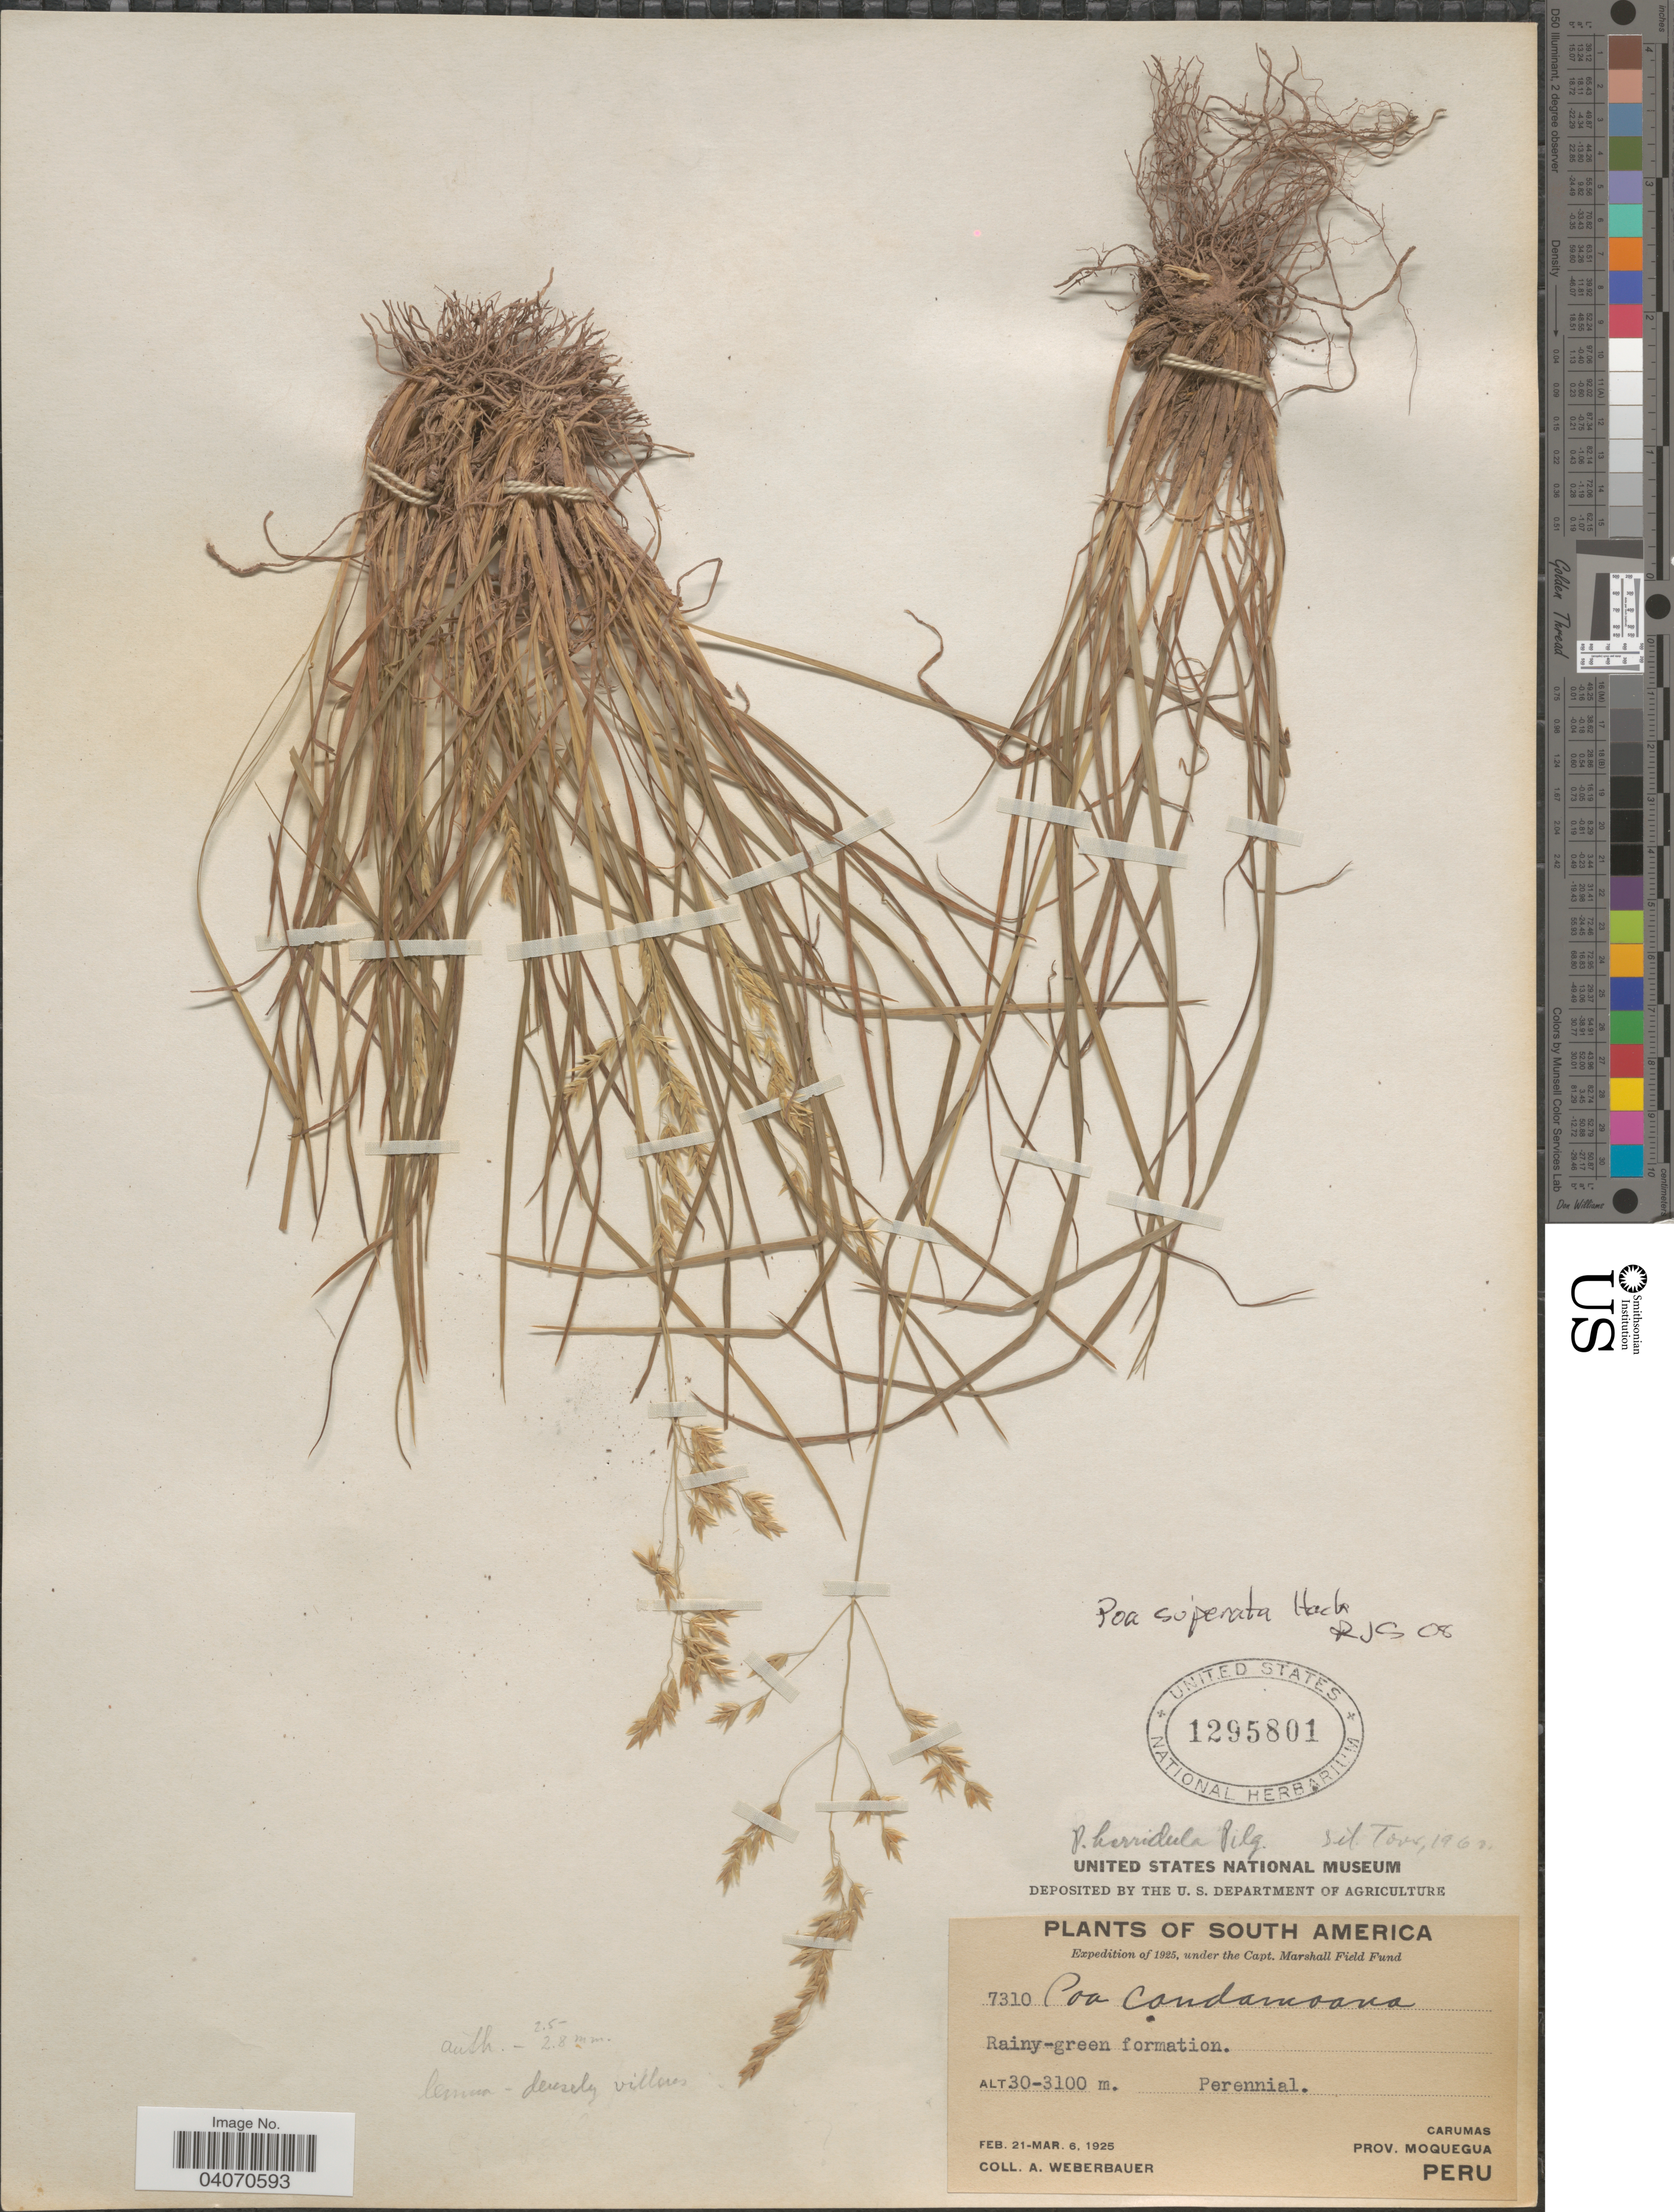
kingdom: Plantae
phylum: Tracheophyta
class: Liliopsida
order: Poales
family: Poaceae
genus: Poa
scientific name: Poa grisebachii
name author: R.E. Fr.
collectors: A. Weberbauer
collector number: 7310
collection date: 1925-02-21/1925-03-06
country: Peru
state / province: Moquegua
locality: Expedition of 1925, under the Capt. Marshall Field Fund. Carumas.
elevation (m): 30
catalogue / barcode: US 1295801